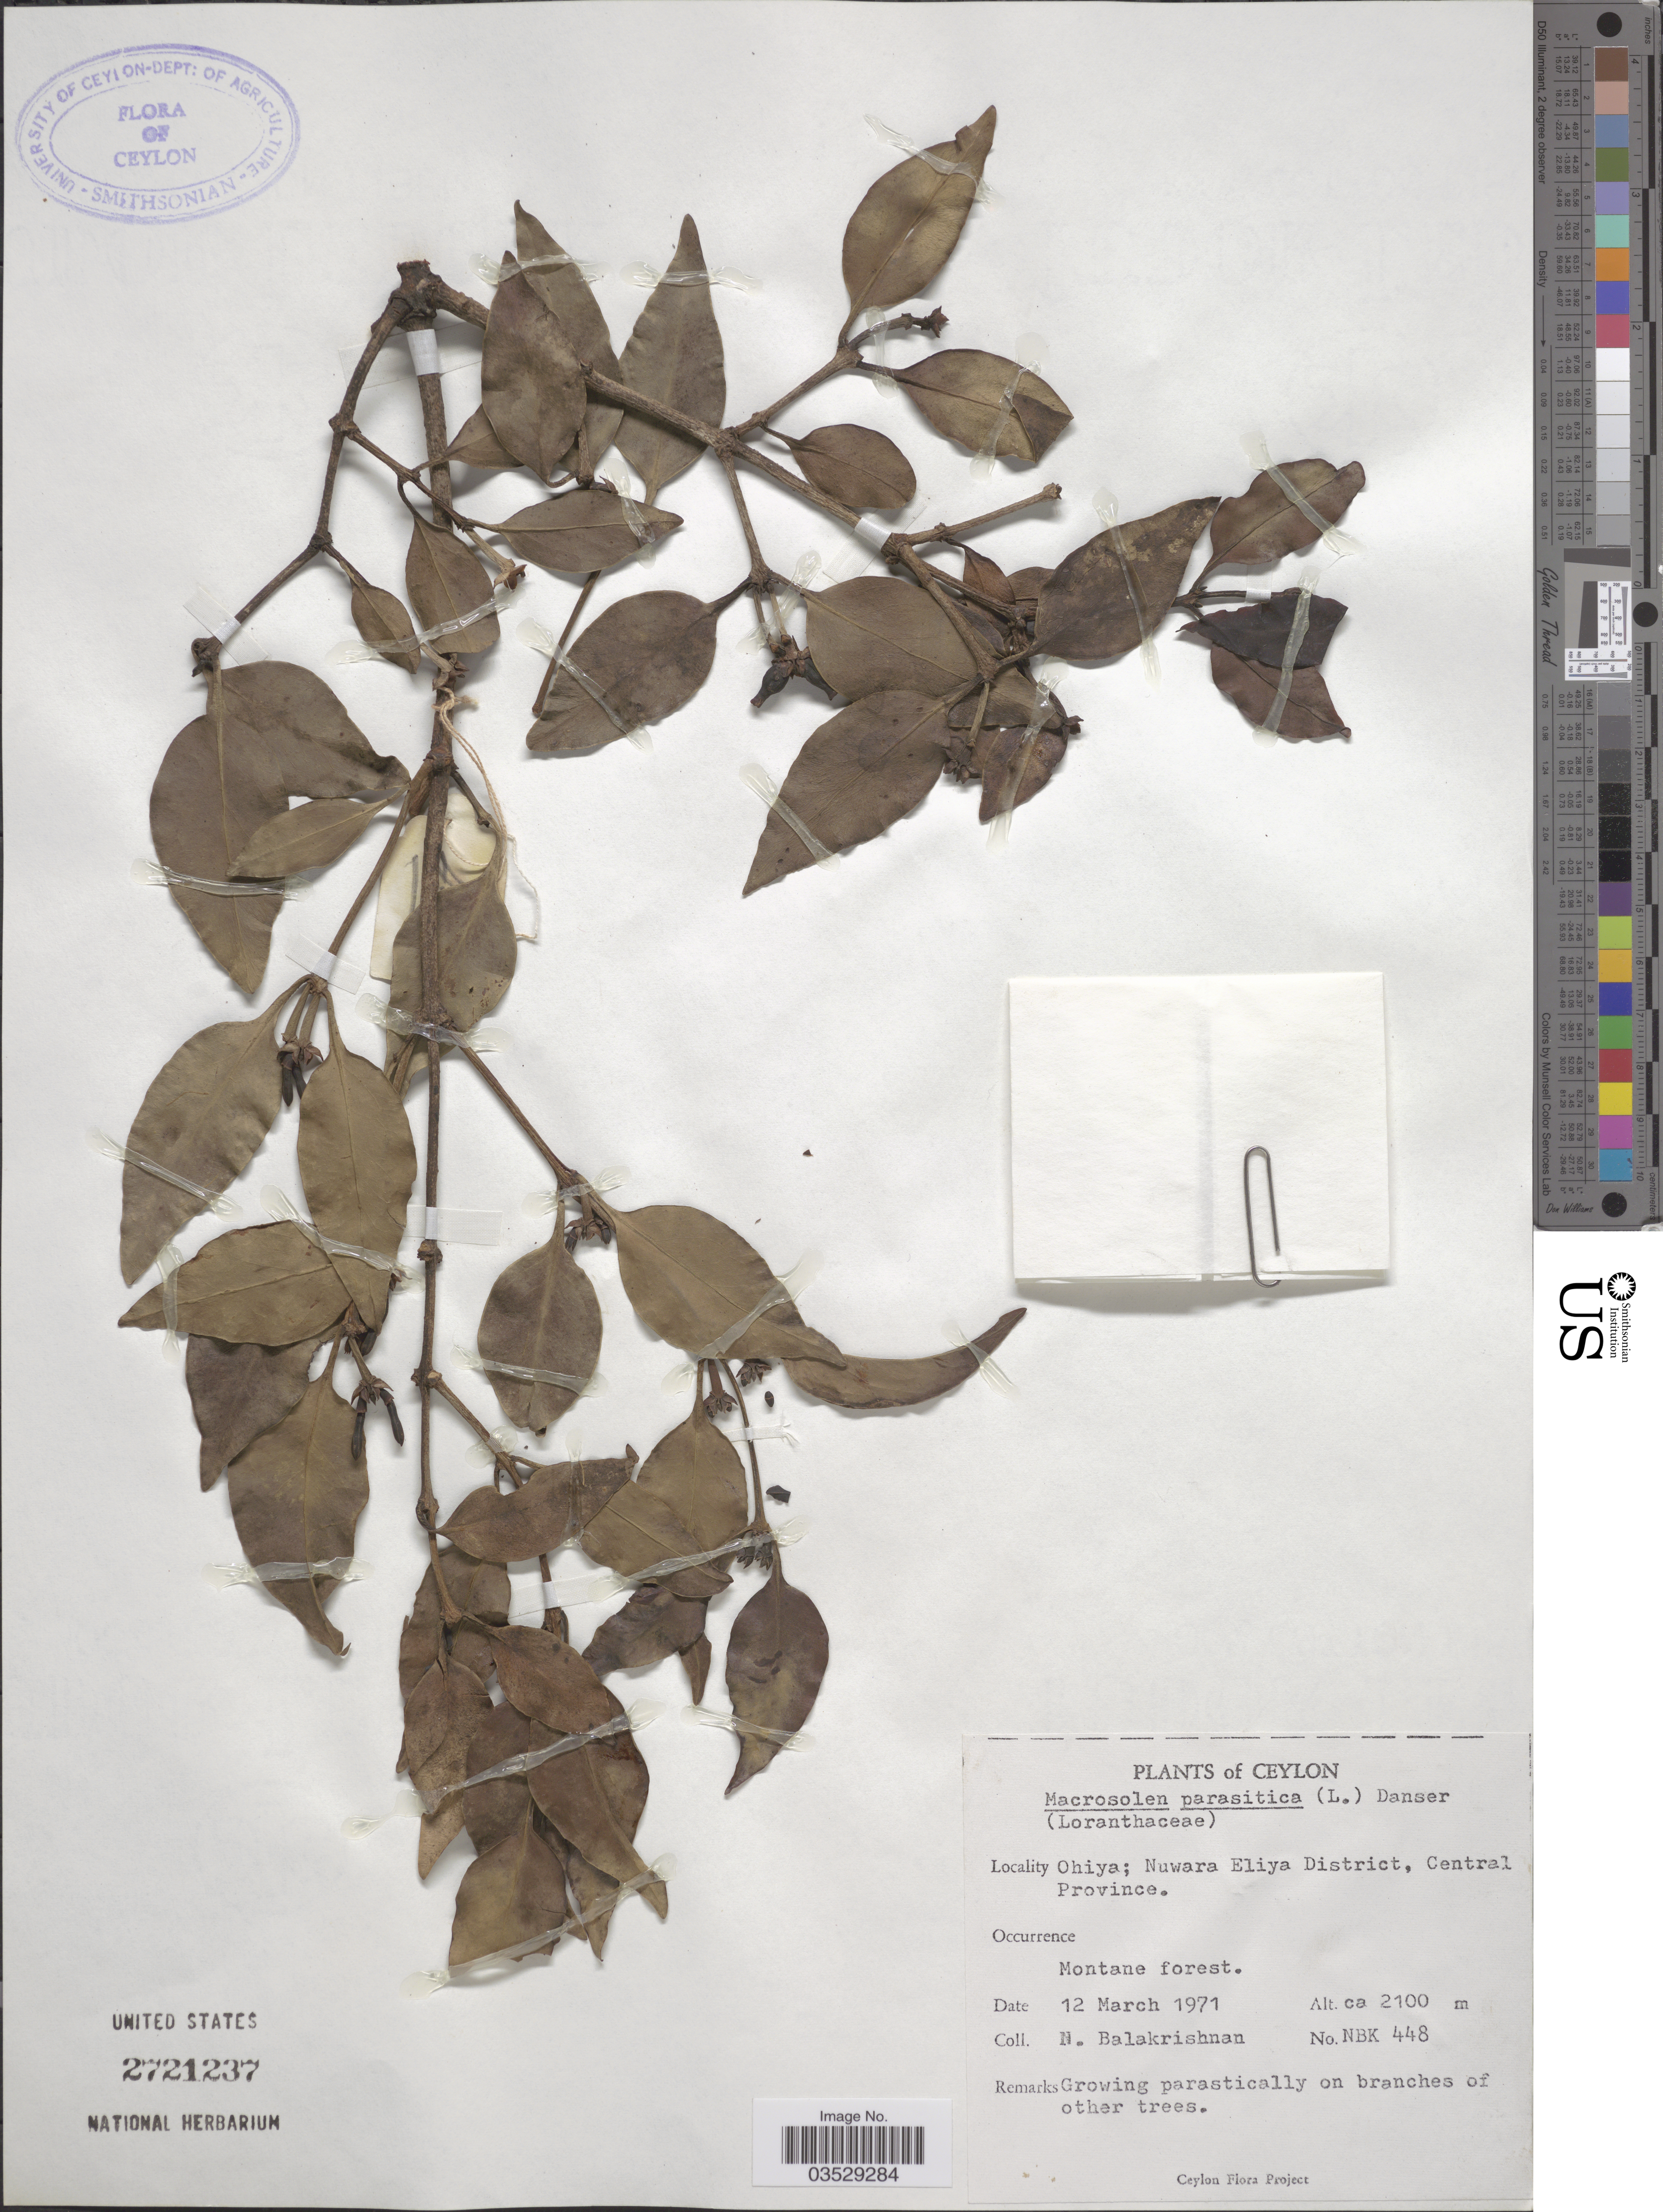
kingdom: Plantae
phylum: Tracheophyta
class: Magnoliopsida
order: Santalales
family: Loranthaceae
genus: Macrosolen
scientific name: Macrosolen parasiticus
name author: (L.) Danser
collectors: N. Balakrishnan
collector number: NBK448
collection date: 1971-03-12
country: Sri Lanka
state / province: Central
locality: Ceylon. Ohiya; Nuwara Eliya District.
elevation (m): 2100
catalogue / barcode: US 2721237